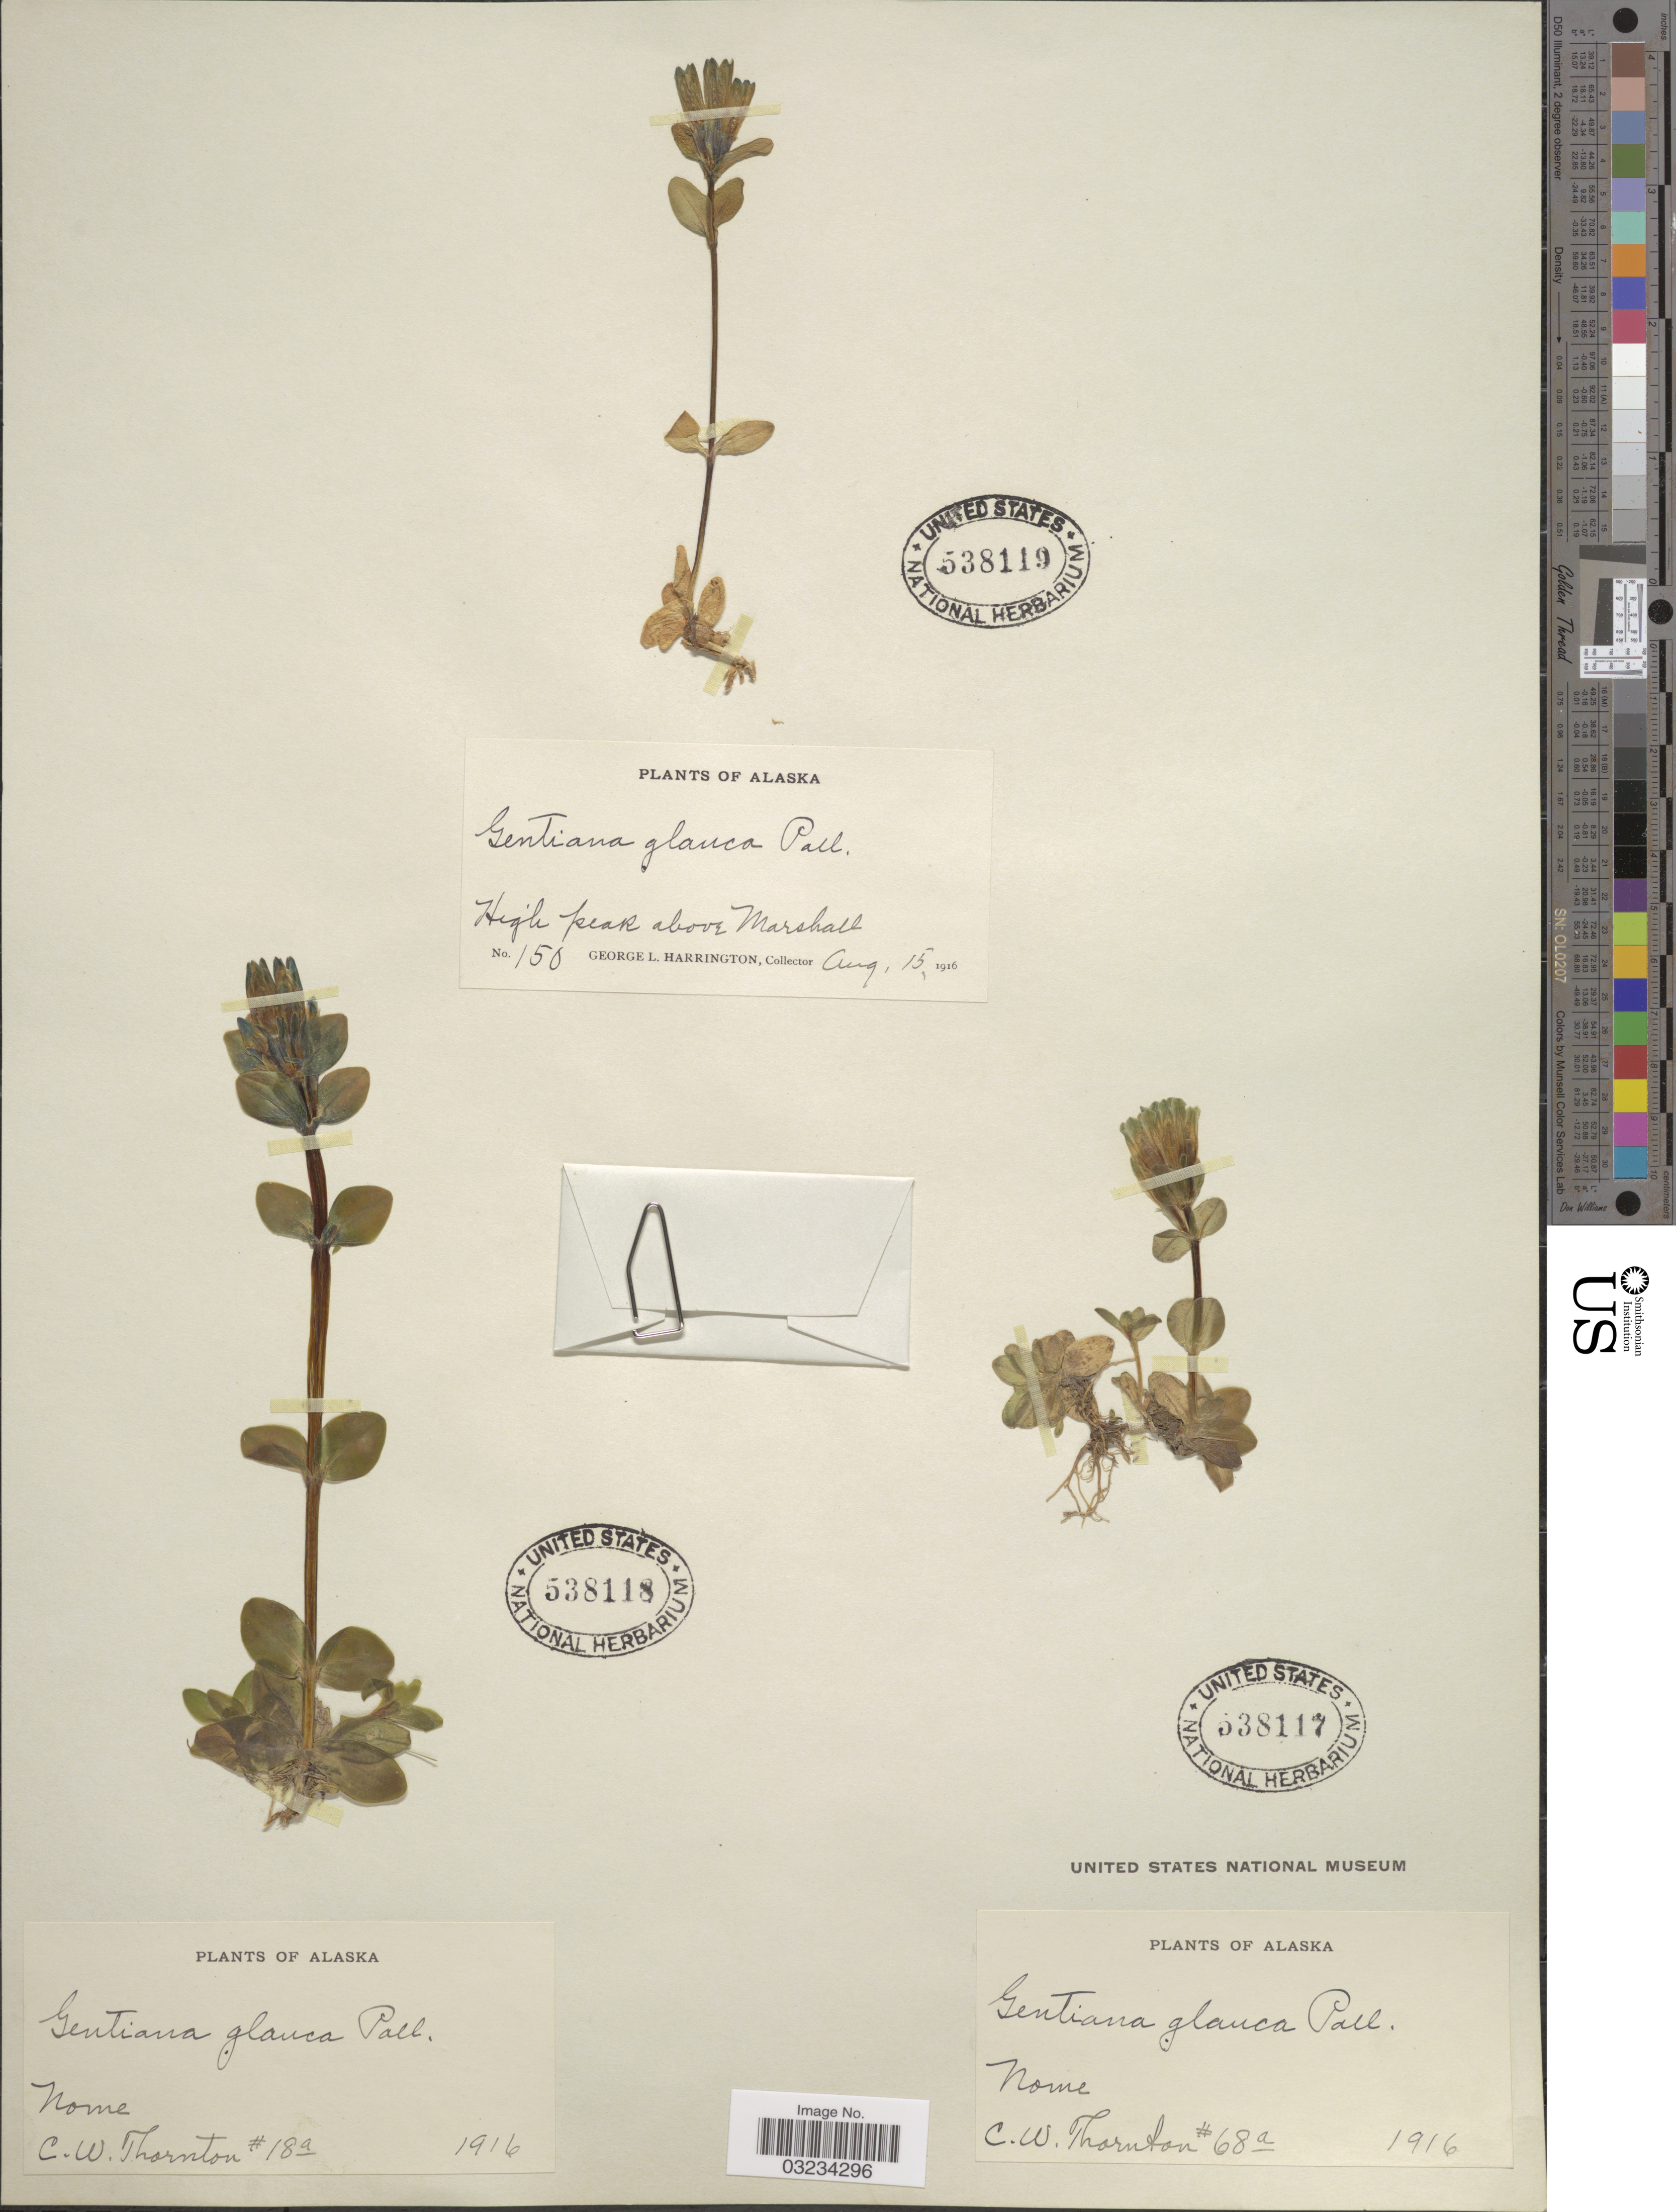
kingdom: Plantae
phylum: Tracheophyta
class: Magnoliopsida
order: Gentianales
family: Gentianaceae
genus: Gentiana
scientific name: Gentiana glauca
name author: Pall.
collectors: G. Harrington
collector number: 150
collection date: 1916-08-15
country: United States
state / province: Alaska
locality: High peak above Marshall.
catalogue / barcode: US 538119-3